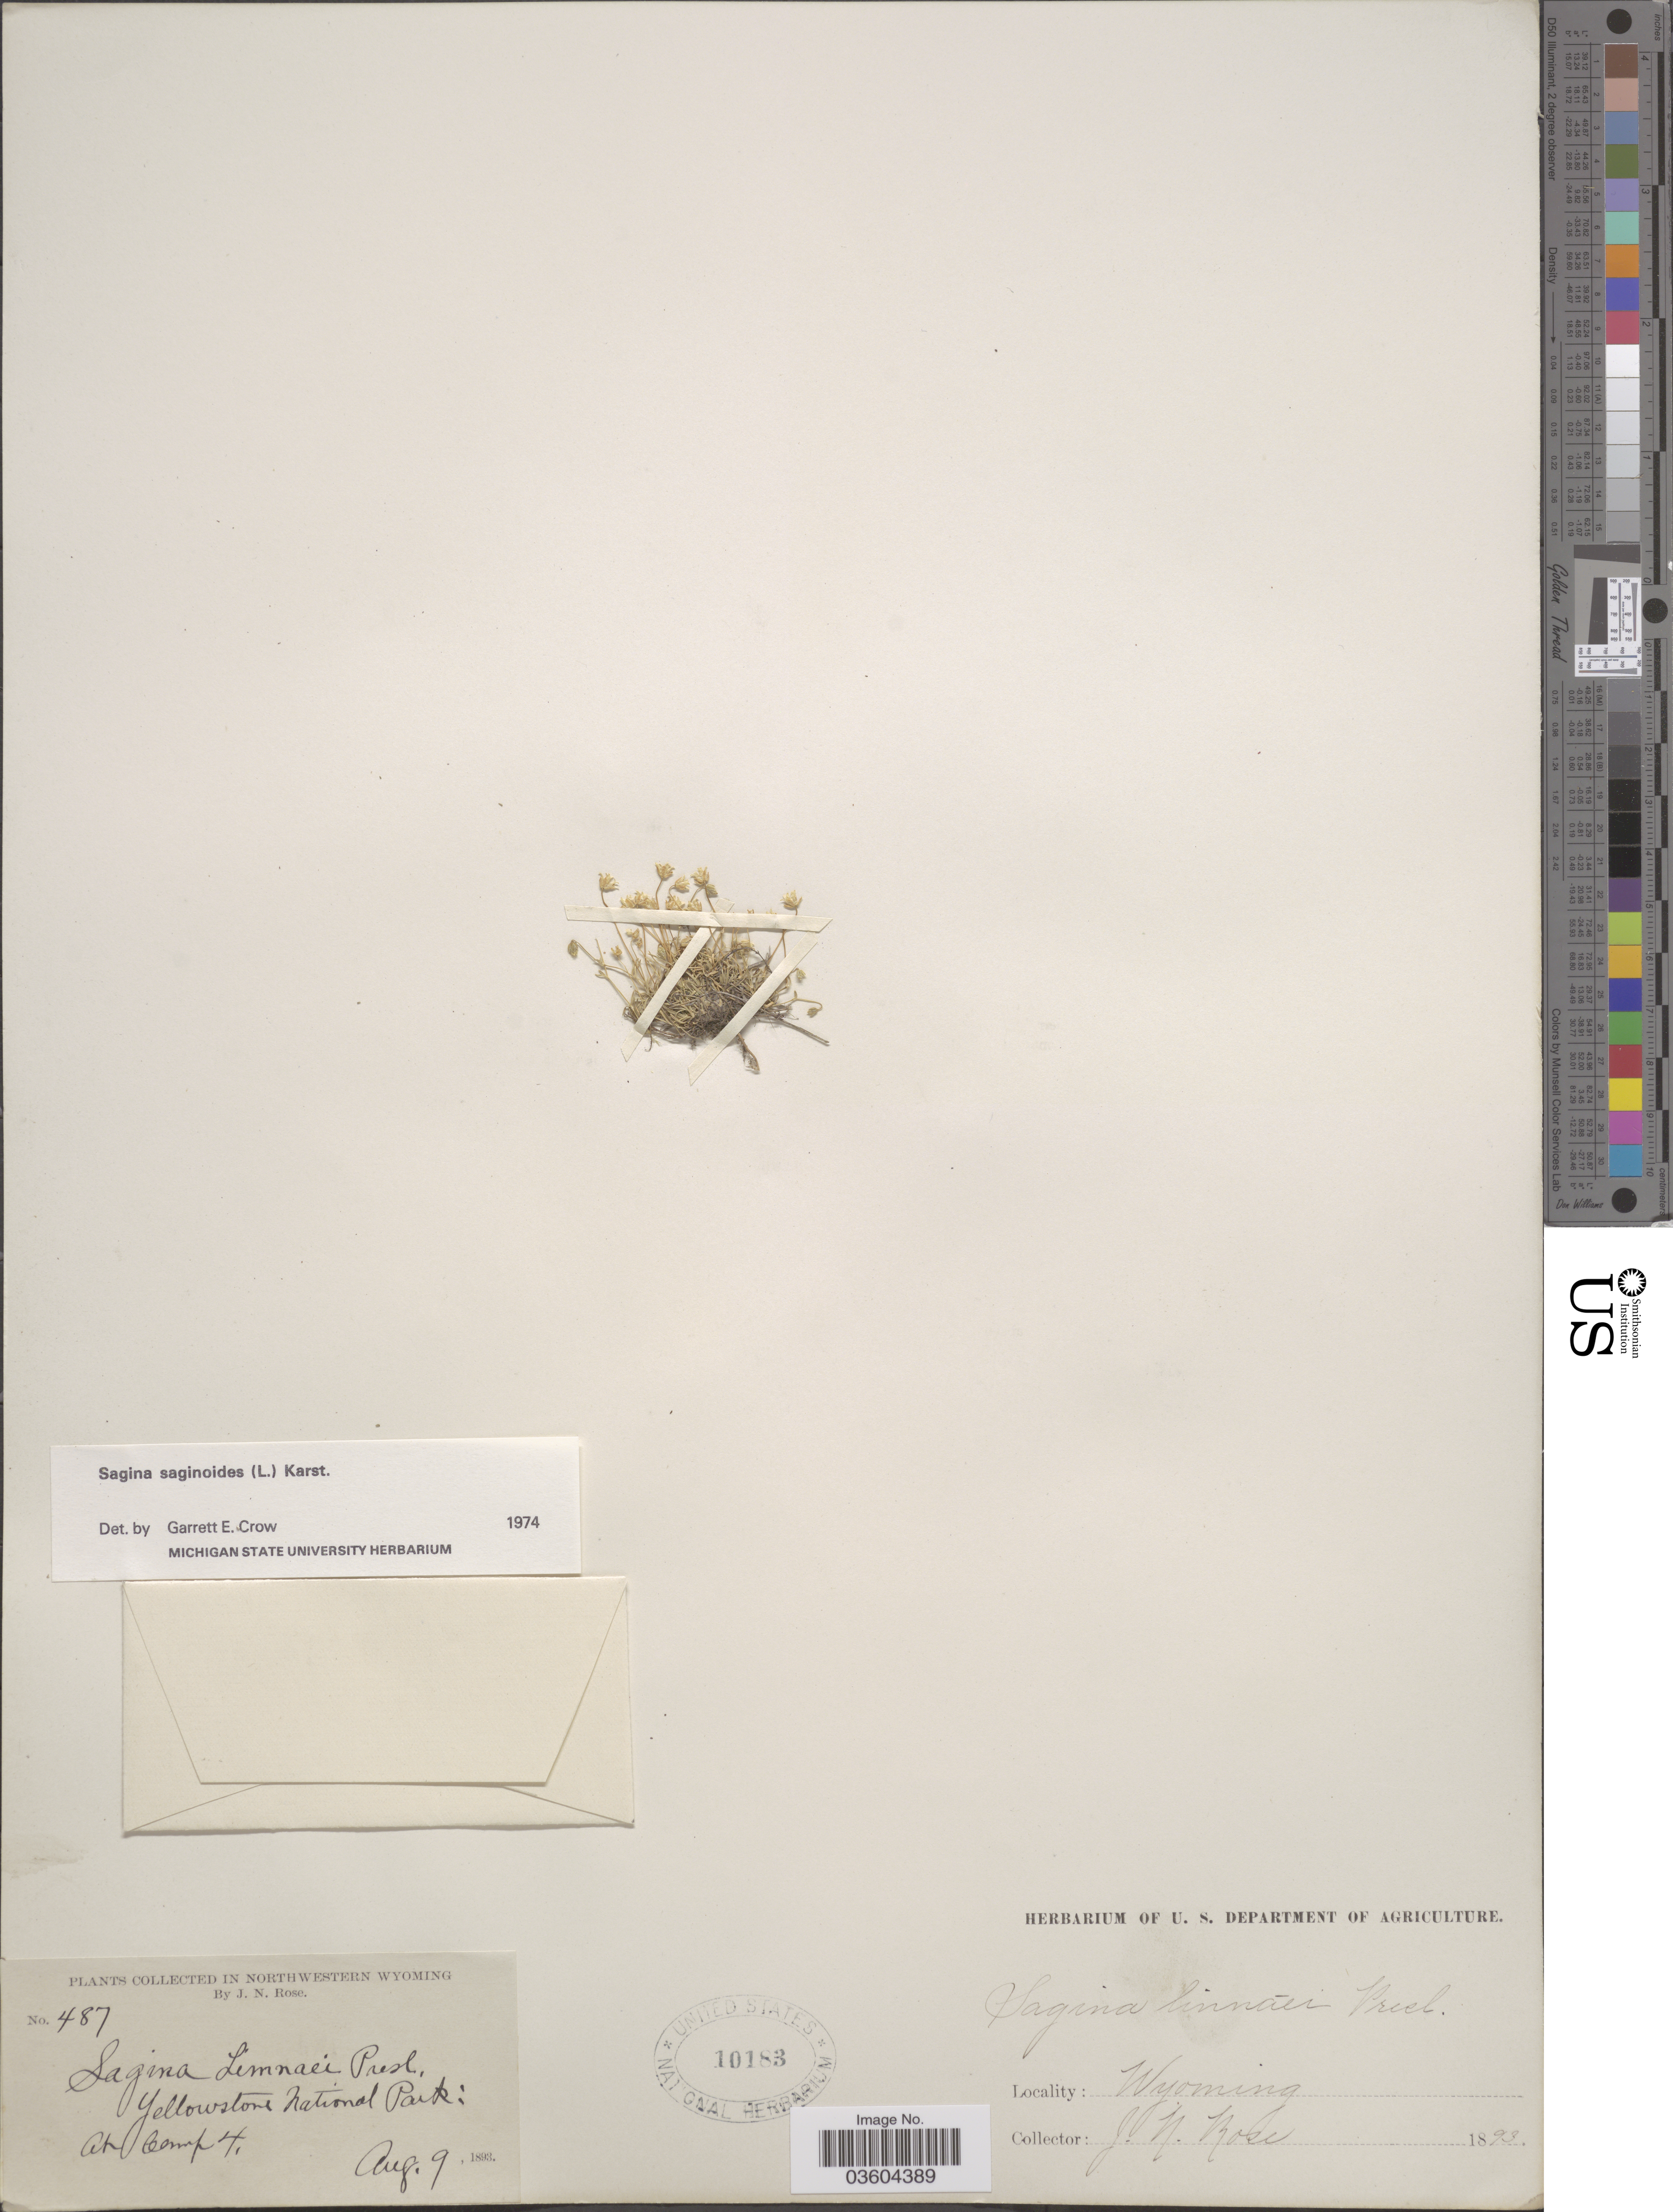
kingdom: Plantae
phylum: Tracheophyta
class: Magnoliopsida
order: Caryophyllales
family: Caryophyllaceae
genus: Sagina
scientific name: Sagina saginoides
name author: (L.) H. Karst.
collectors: J. N. Rose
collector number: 487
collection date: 1893-08-09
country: United States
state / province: Wyoming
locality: Northwestern Wyoming. Yellowstone National Park: At camp 4.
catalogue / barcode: US 10183